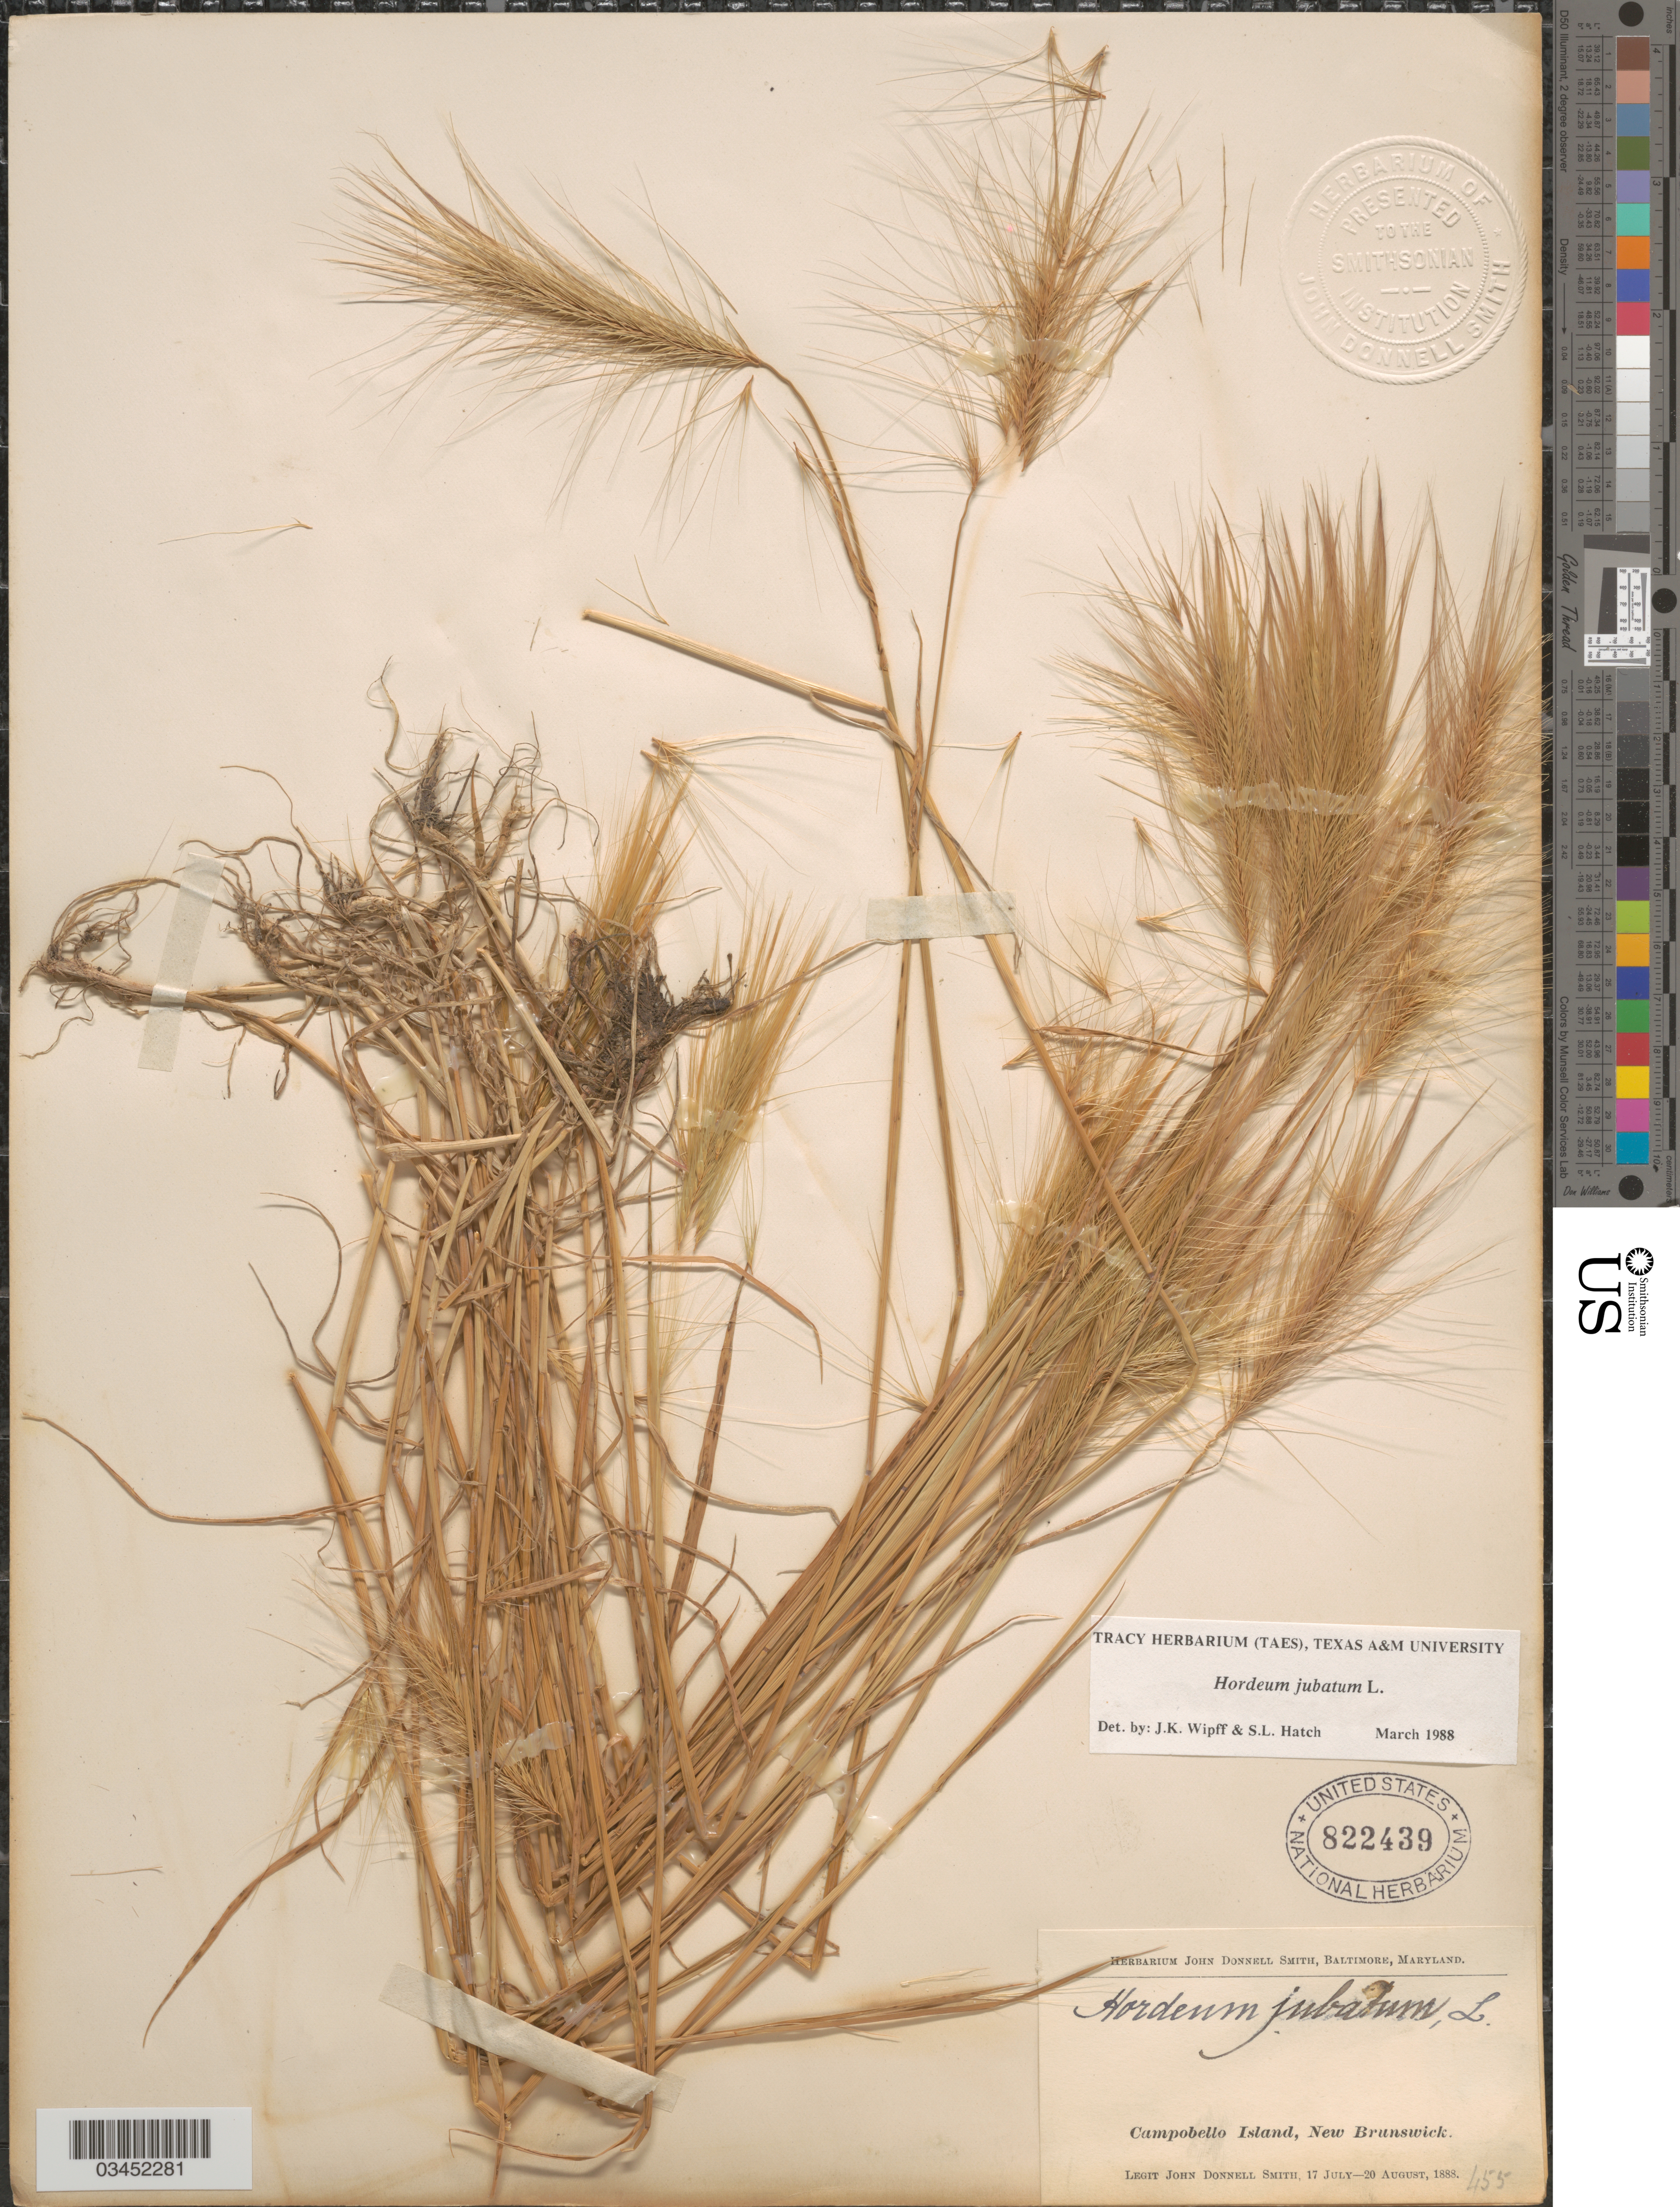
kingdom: Plantae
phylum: Tracheophyta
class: Liliopsida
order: Poales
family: Poaceae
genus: Hordeum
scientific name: Hordeum jubatum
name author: L.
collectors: J. Donnell Smith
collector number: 455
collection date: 1888-07-17/1888-08-20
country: Canada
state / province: New Brunswick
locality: Campobello Island.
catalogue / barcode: US 822439